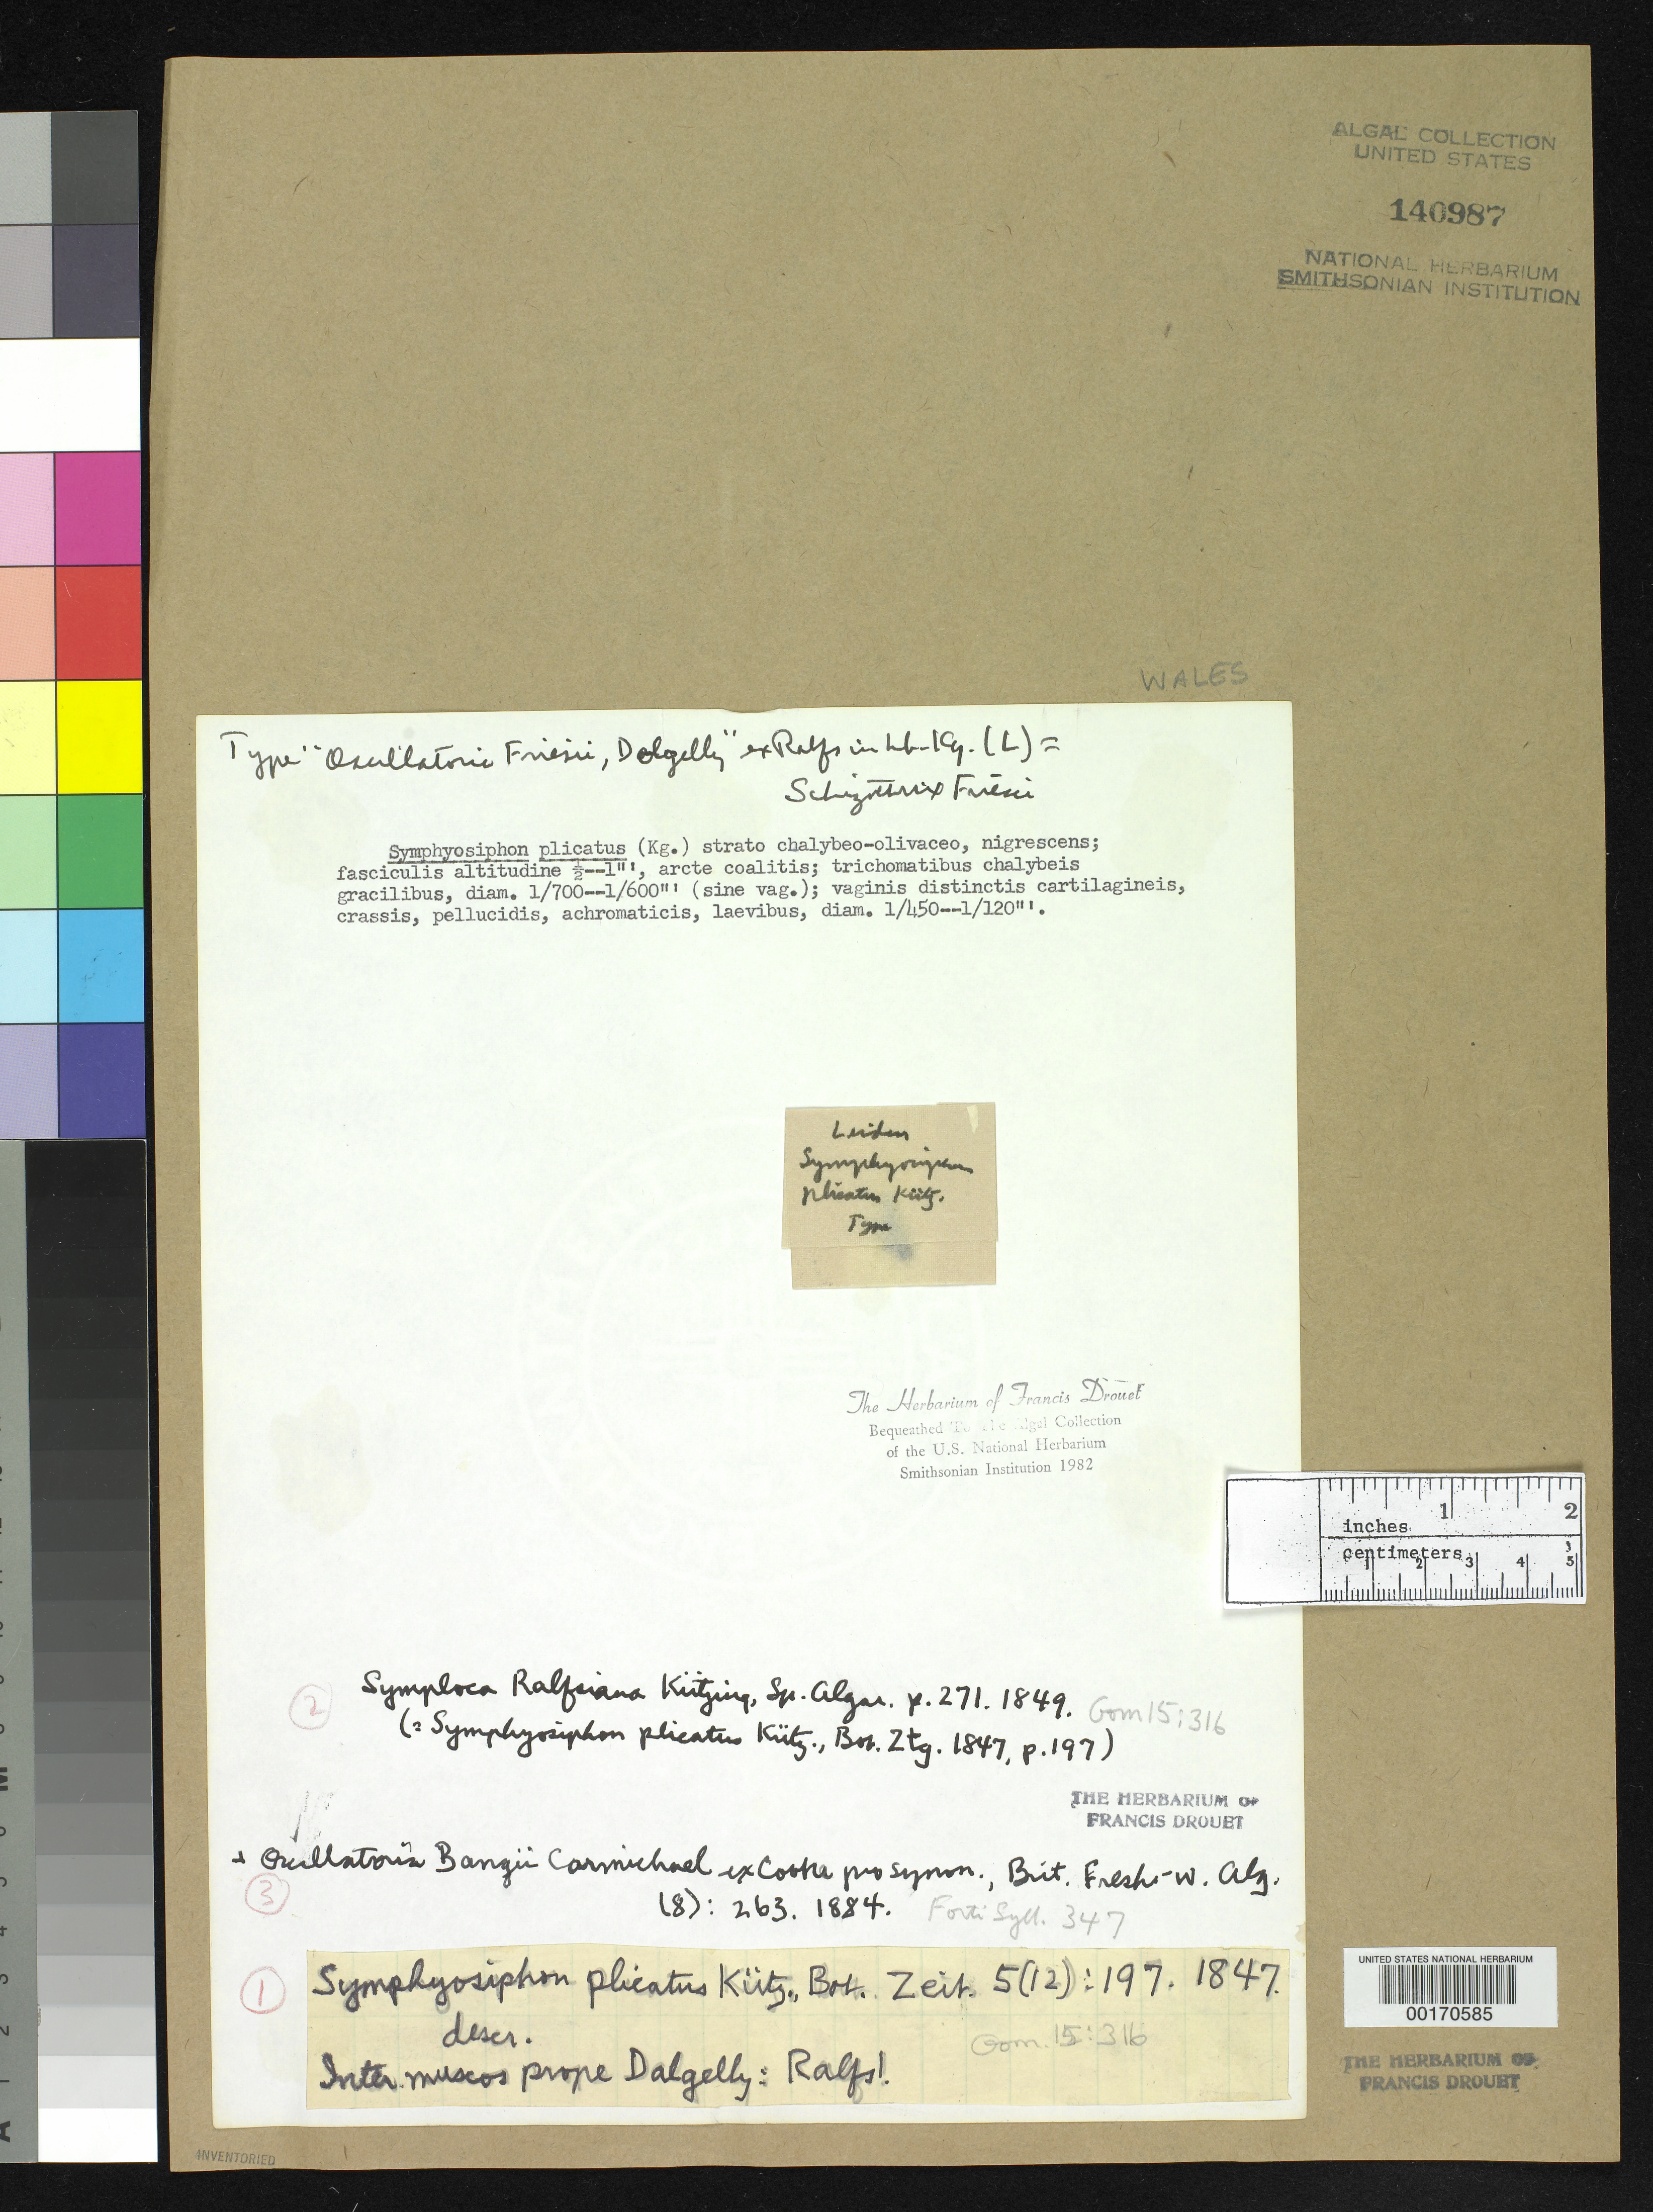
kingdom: Bacteria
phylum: Cyanobacteria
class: Cyanobacteriia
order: Cyanobacteriales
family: Scytonemataceae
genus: Symphyosiphon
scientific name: Symphyosiphon plicatus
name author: Kütz.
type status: Isotype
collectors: J. Ralfs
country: United Kingdom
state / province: Wales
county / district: Gwynedd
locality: Dolgelly [Dalgelly].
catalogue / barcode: US 140987